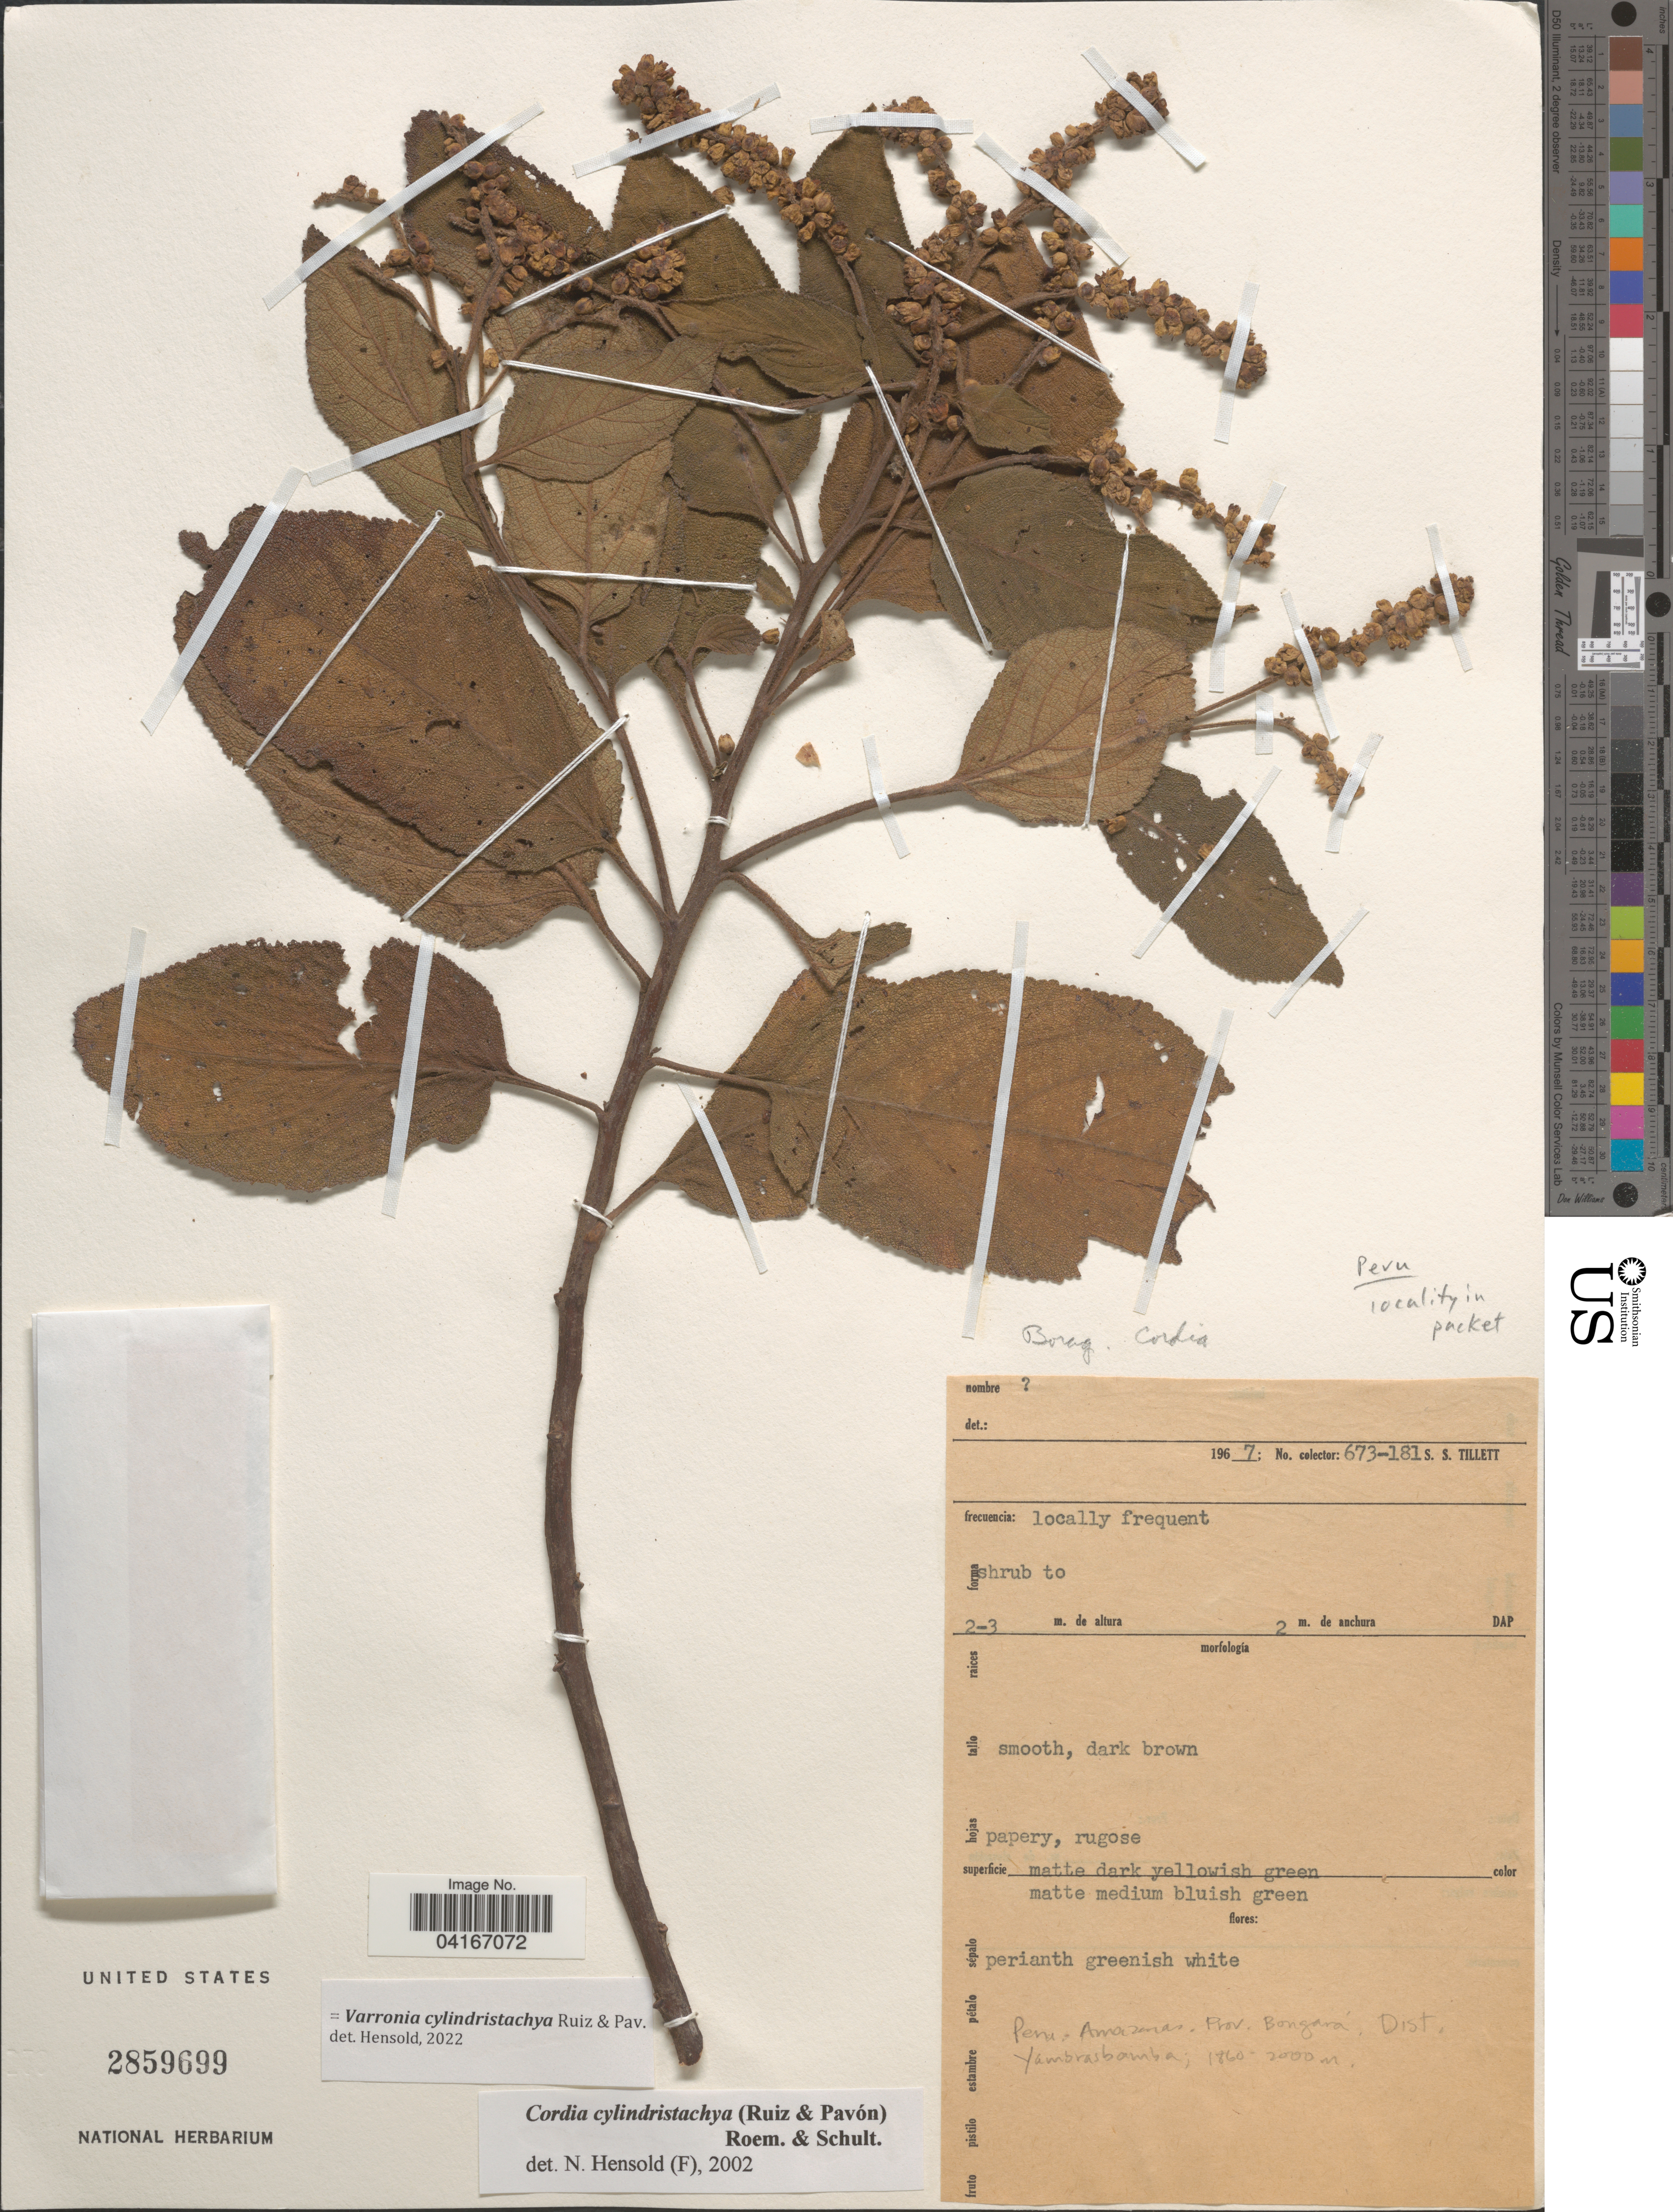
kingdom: Plantae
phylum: Tracheophyta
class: Magnoliopsida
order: Boraginales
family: Cordiaceae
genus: Varronia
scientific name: Varronia cylindrostachya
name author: Ruiz & Pav.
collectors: S. S. Tillett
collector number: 673-181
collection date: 1967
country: Peru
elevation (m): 2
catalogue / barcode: US 2859699